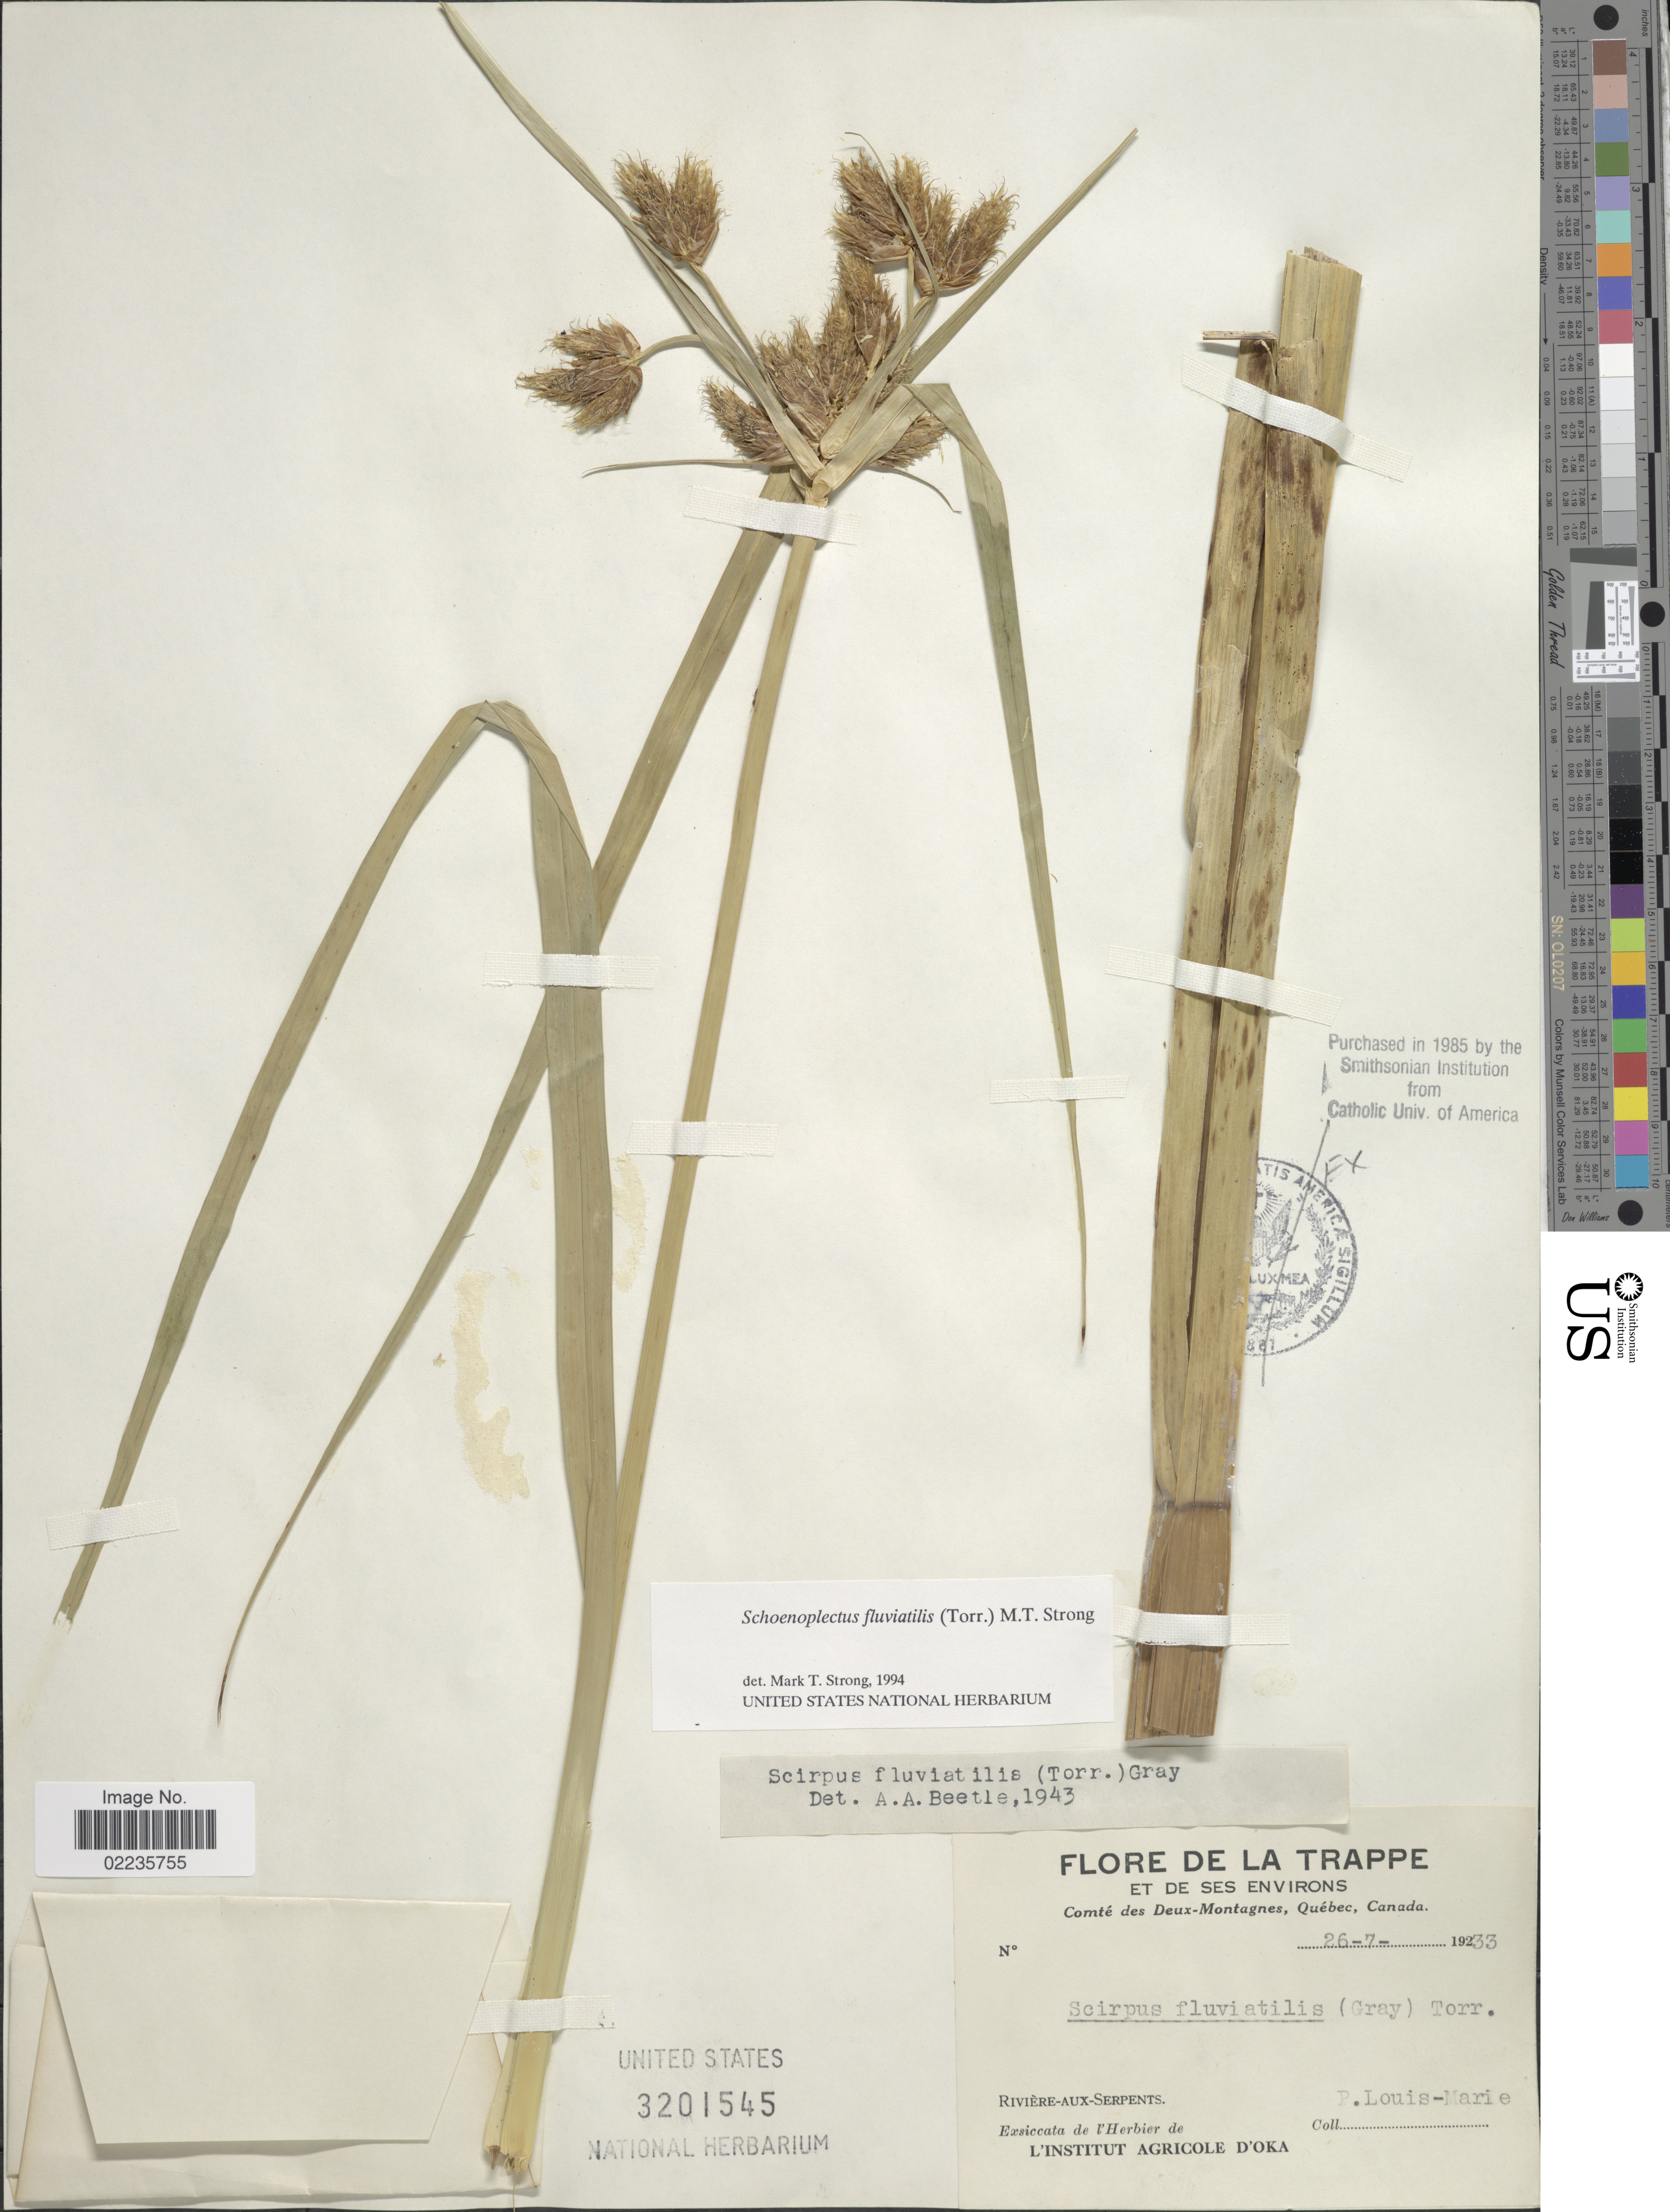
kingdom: Plantae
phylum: Tracheophyta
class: Liliopsida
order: Poales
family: Cyperaceae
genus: Bolboschoenus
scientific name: Bolboschoenus fluviatilis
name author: (Torr.) Soják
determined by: Strong, M. T., (US), Smithsonian Institution - National Museum of Natural History (UNITED STATES)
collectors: L.-M. LaLonde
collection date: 1933-07-26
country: Canada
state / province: Quebec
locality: La Trappe Et de ses environs. Comte des Deux-Montagnes. Riviere-Aux-Serpents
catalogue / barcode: US 3201545